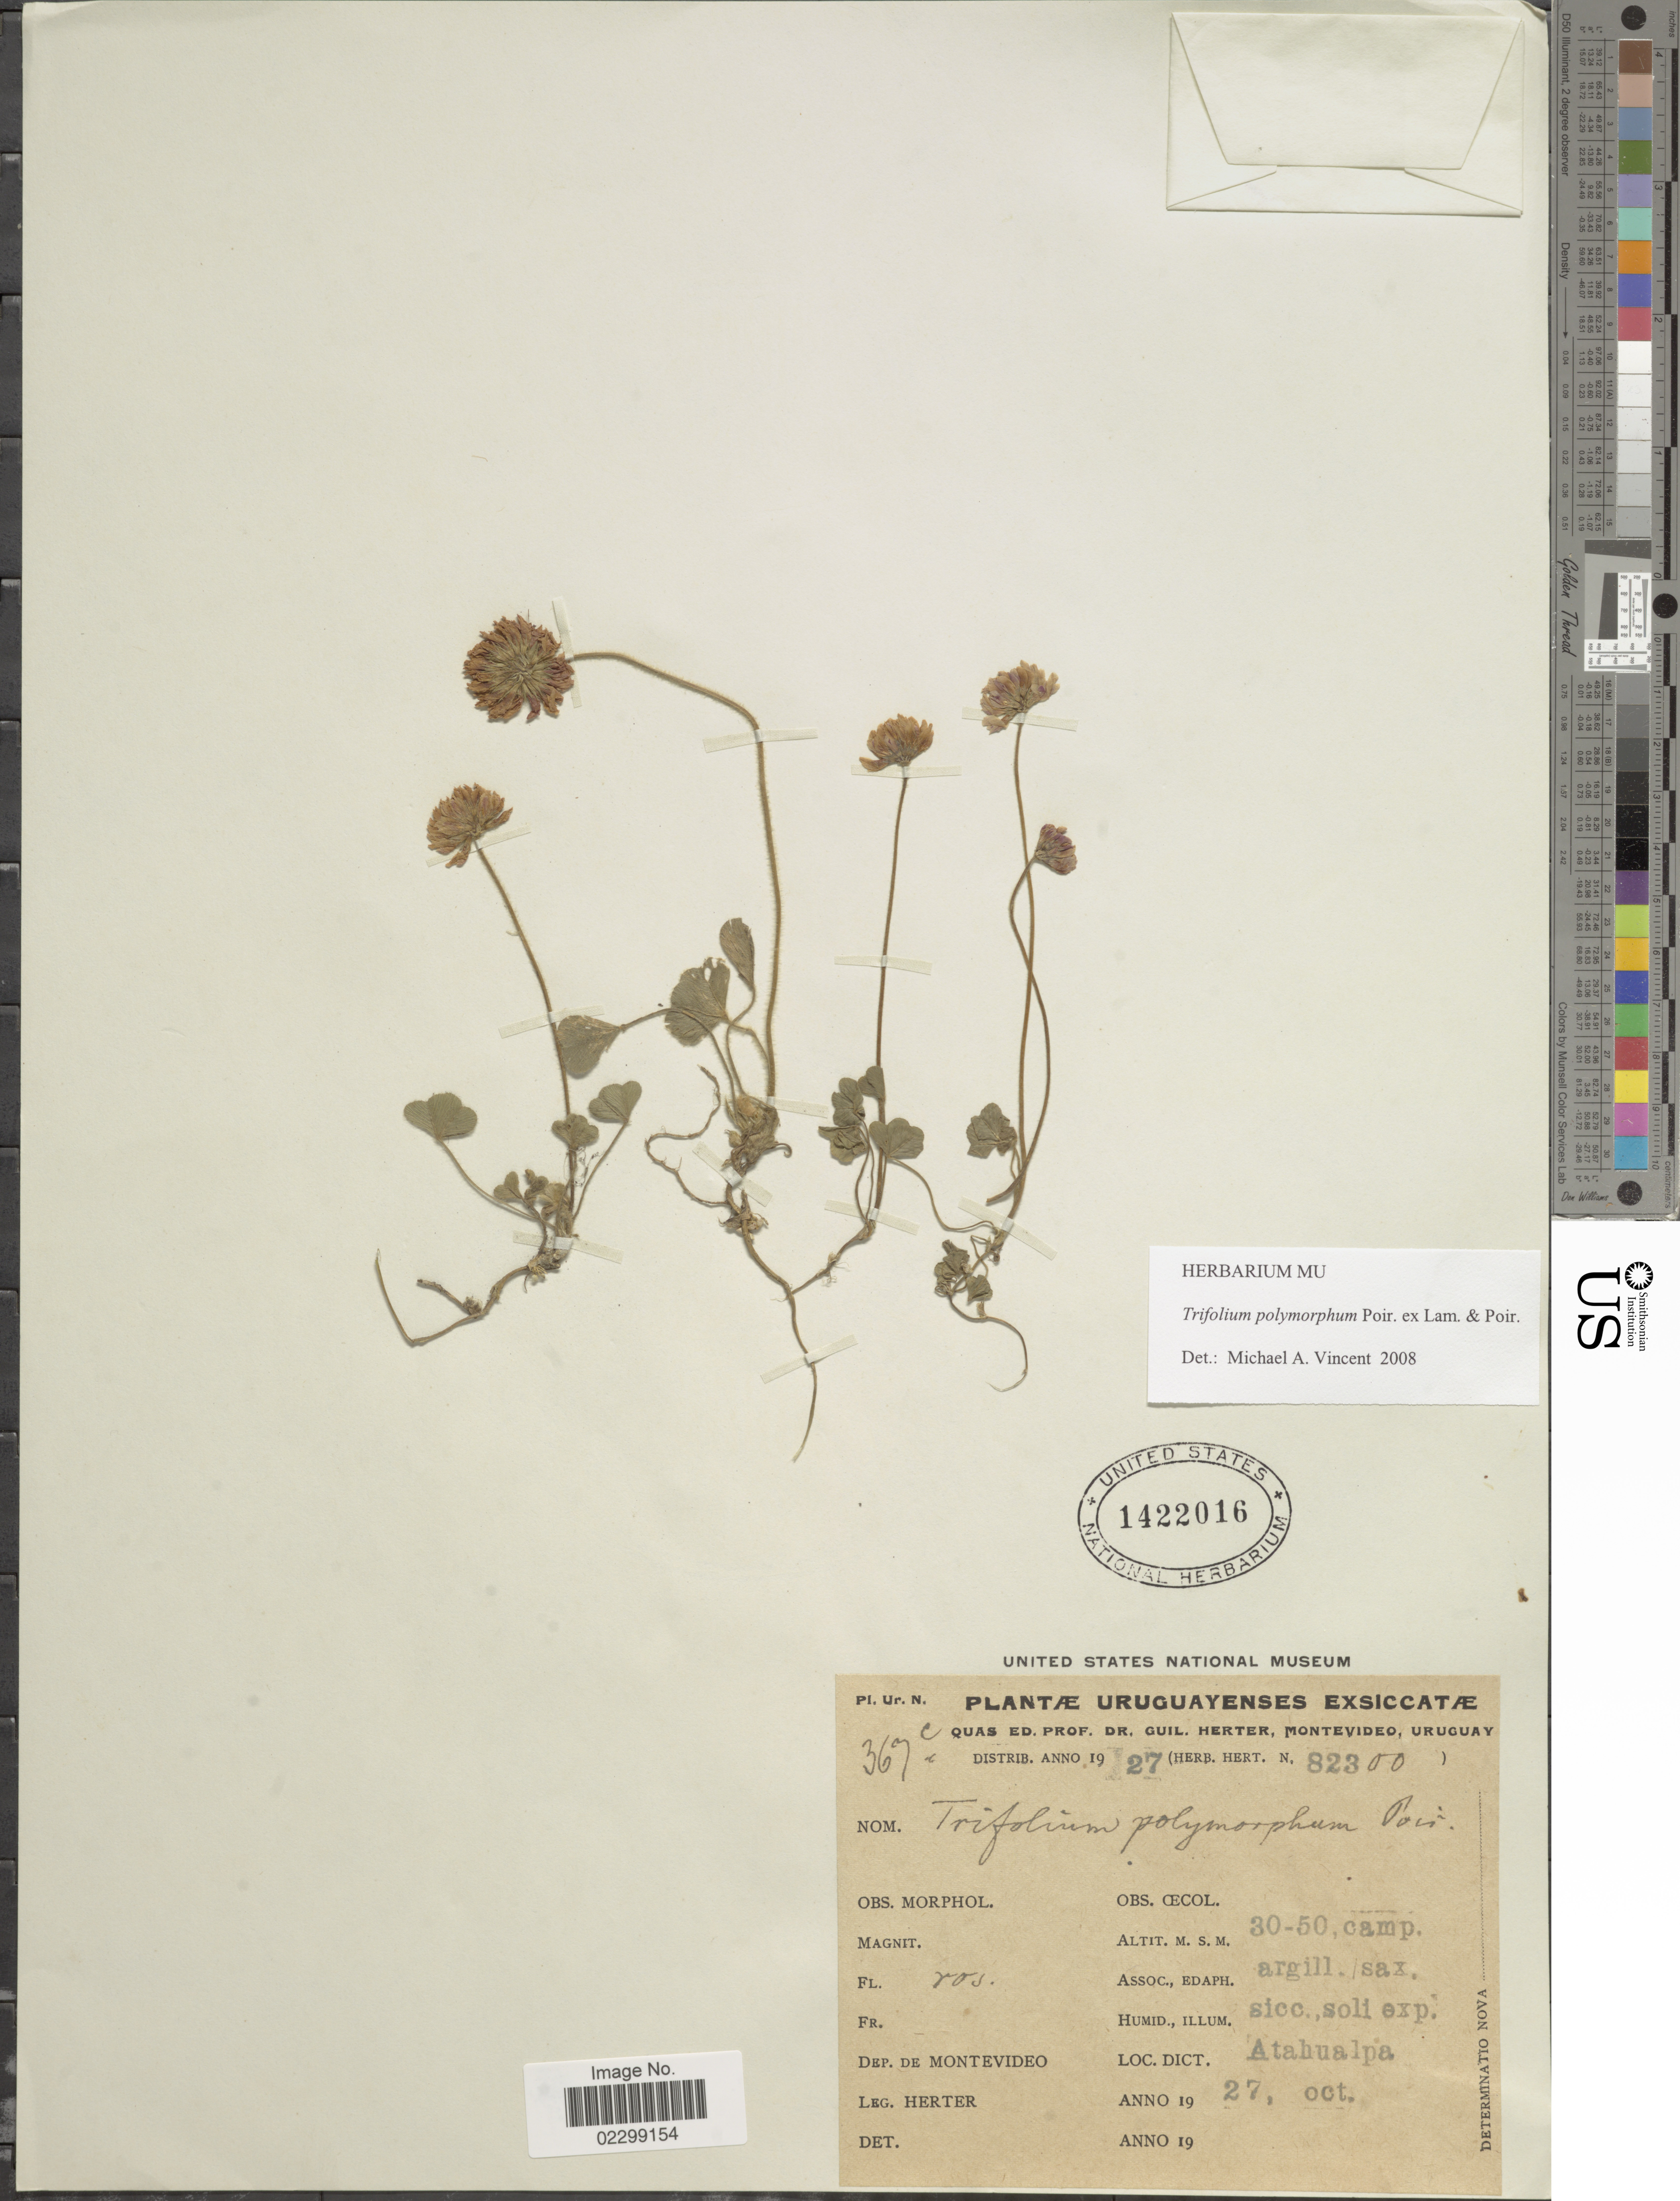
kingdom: Plantae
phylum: Tracheophyta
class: Magnoliopsida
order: Fabales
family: Fabaceae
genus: Trifolium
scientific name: Trifolium polymorphum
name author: Poir.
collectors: Herter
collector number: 367c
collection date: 1927-10-27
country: Uruguay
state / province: Montevideo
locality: Atahualpa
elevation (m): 30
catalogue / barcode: US 1422016